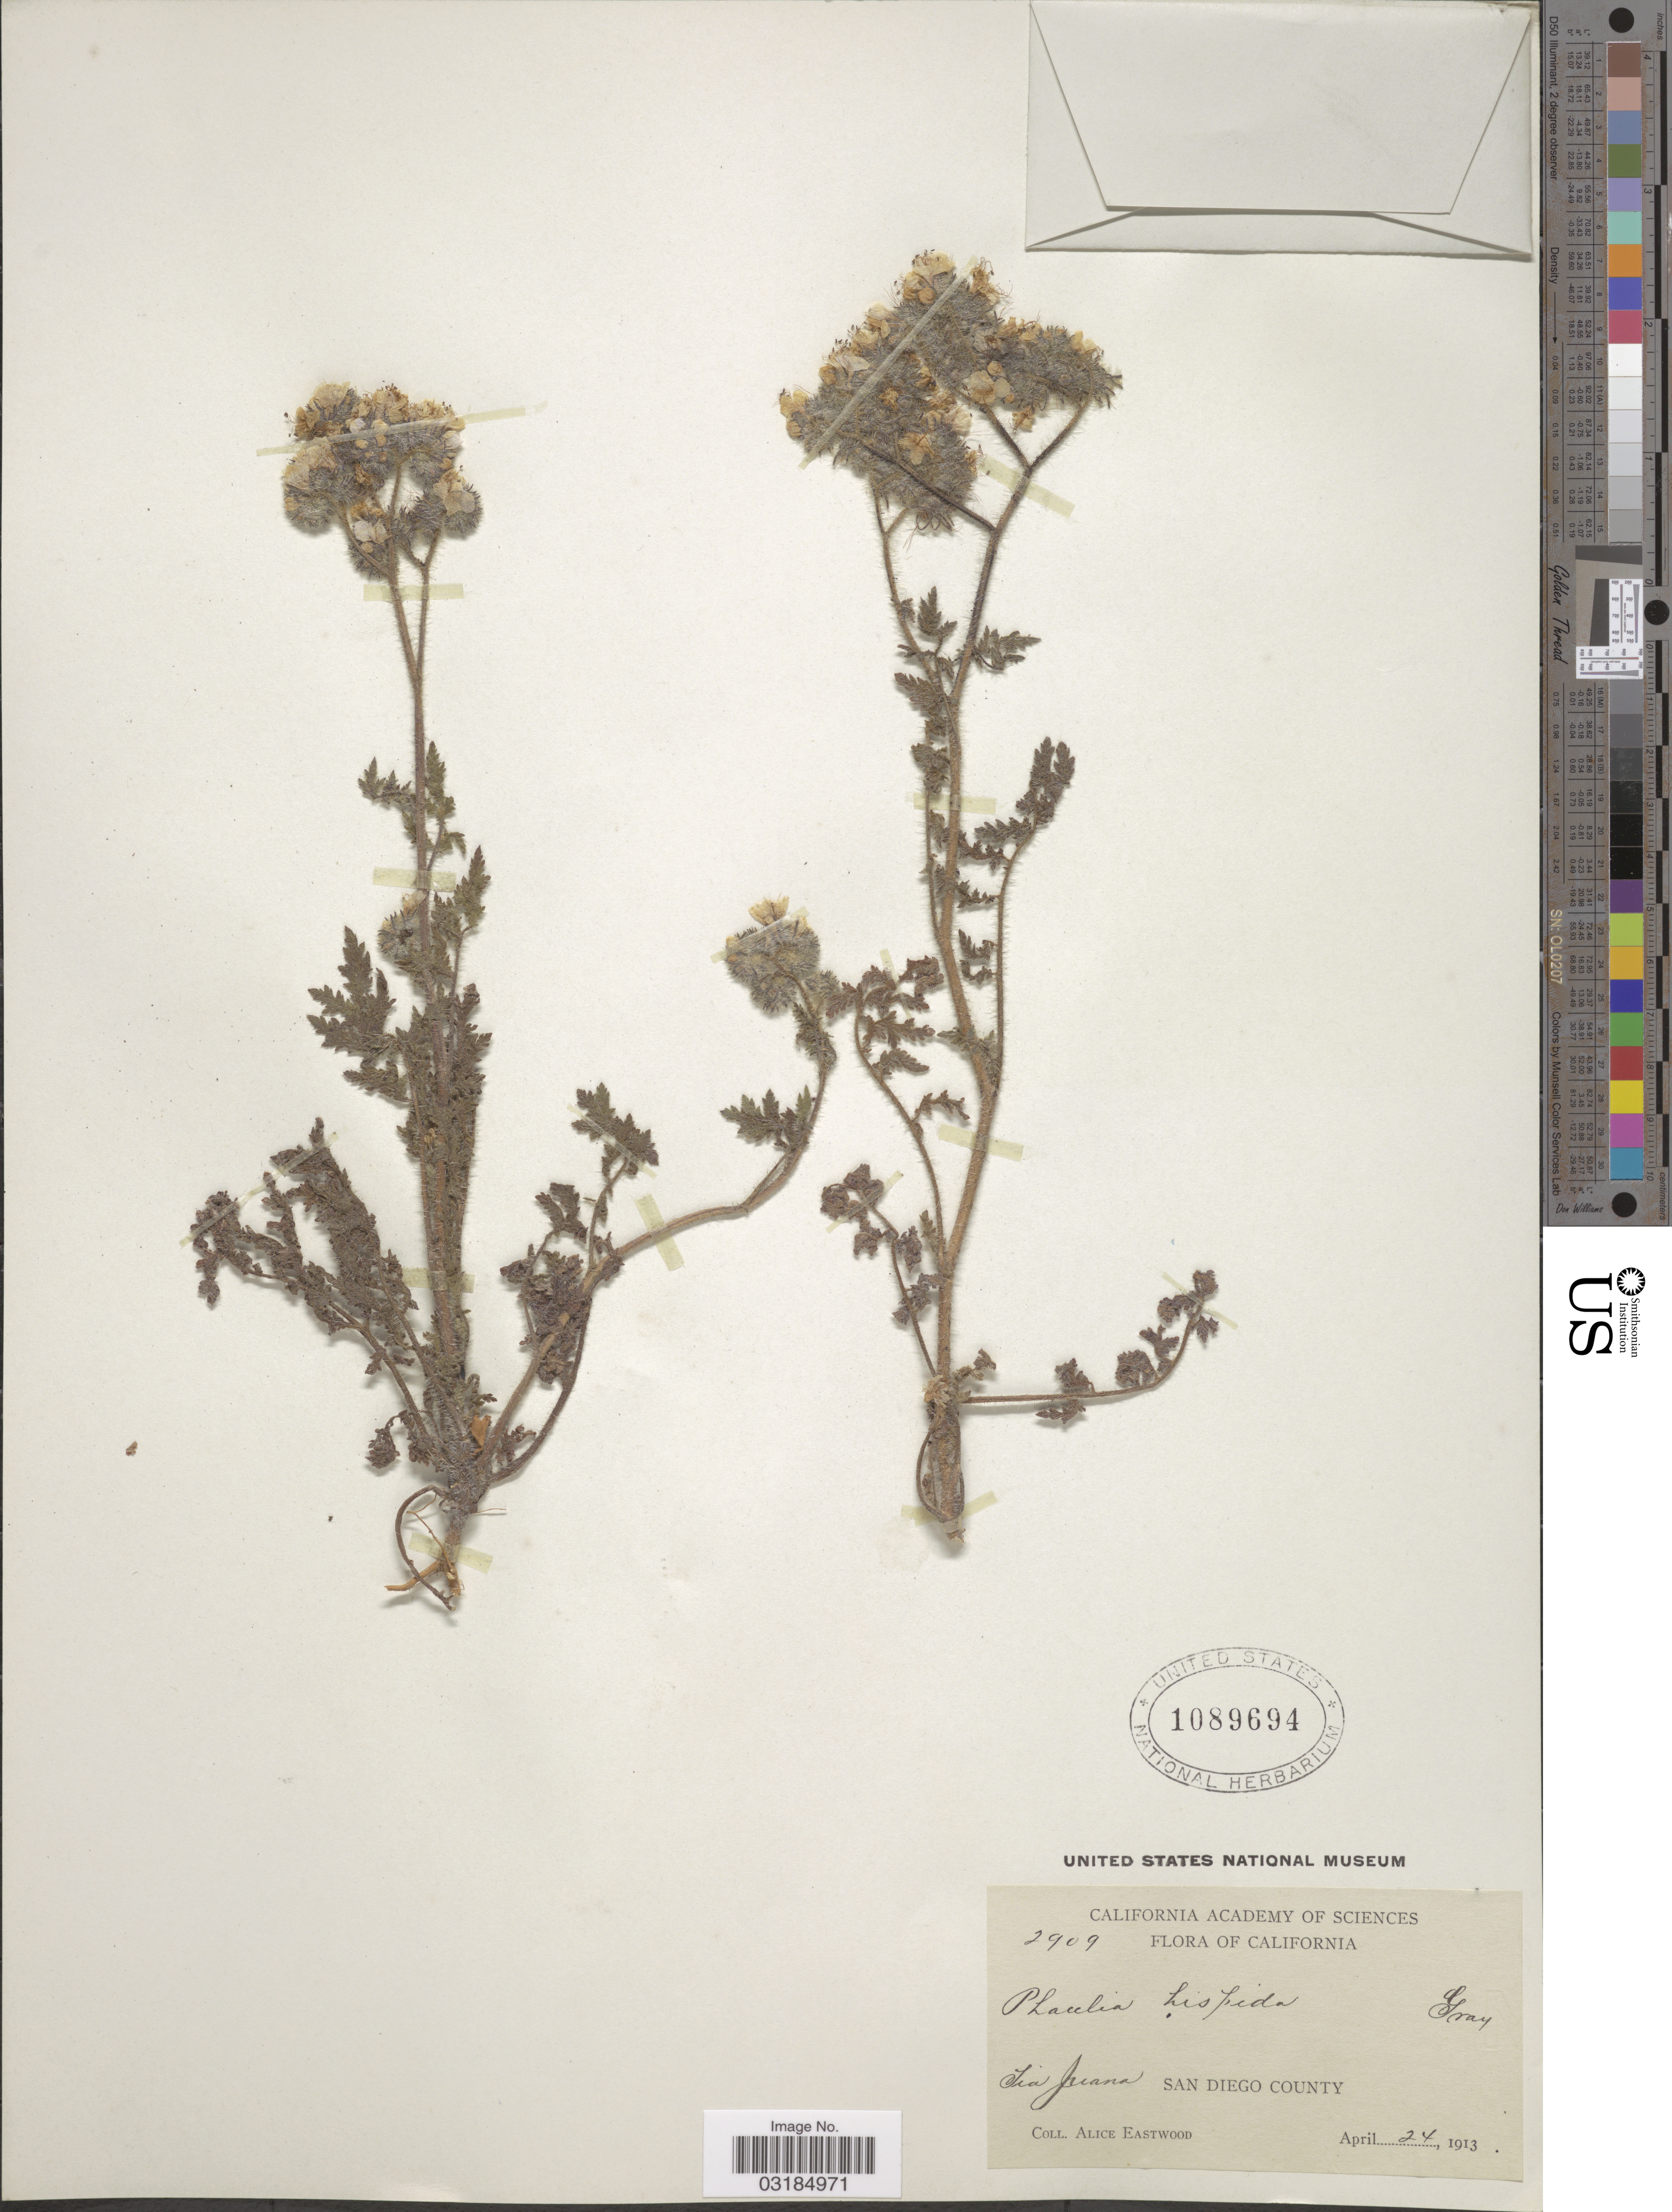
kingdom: Plantae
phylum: Tracheophyta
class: Magnoliopsida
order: Boraginales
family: Hydrophyllaceae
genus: Phacelia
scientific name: Phacelia cicutaria var. hispida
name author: (A. Gray) J.T. Howell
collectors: A. Eastwood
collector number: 2909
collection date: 1913-04-24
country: United States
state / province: California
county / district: San Diego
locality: Tia Juana. San Diego County.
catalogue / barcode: US 1089694